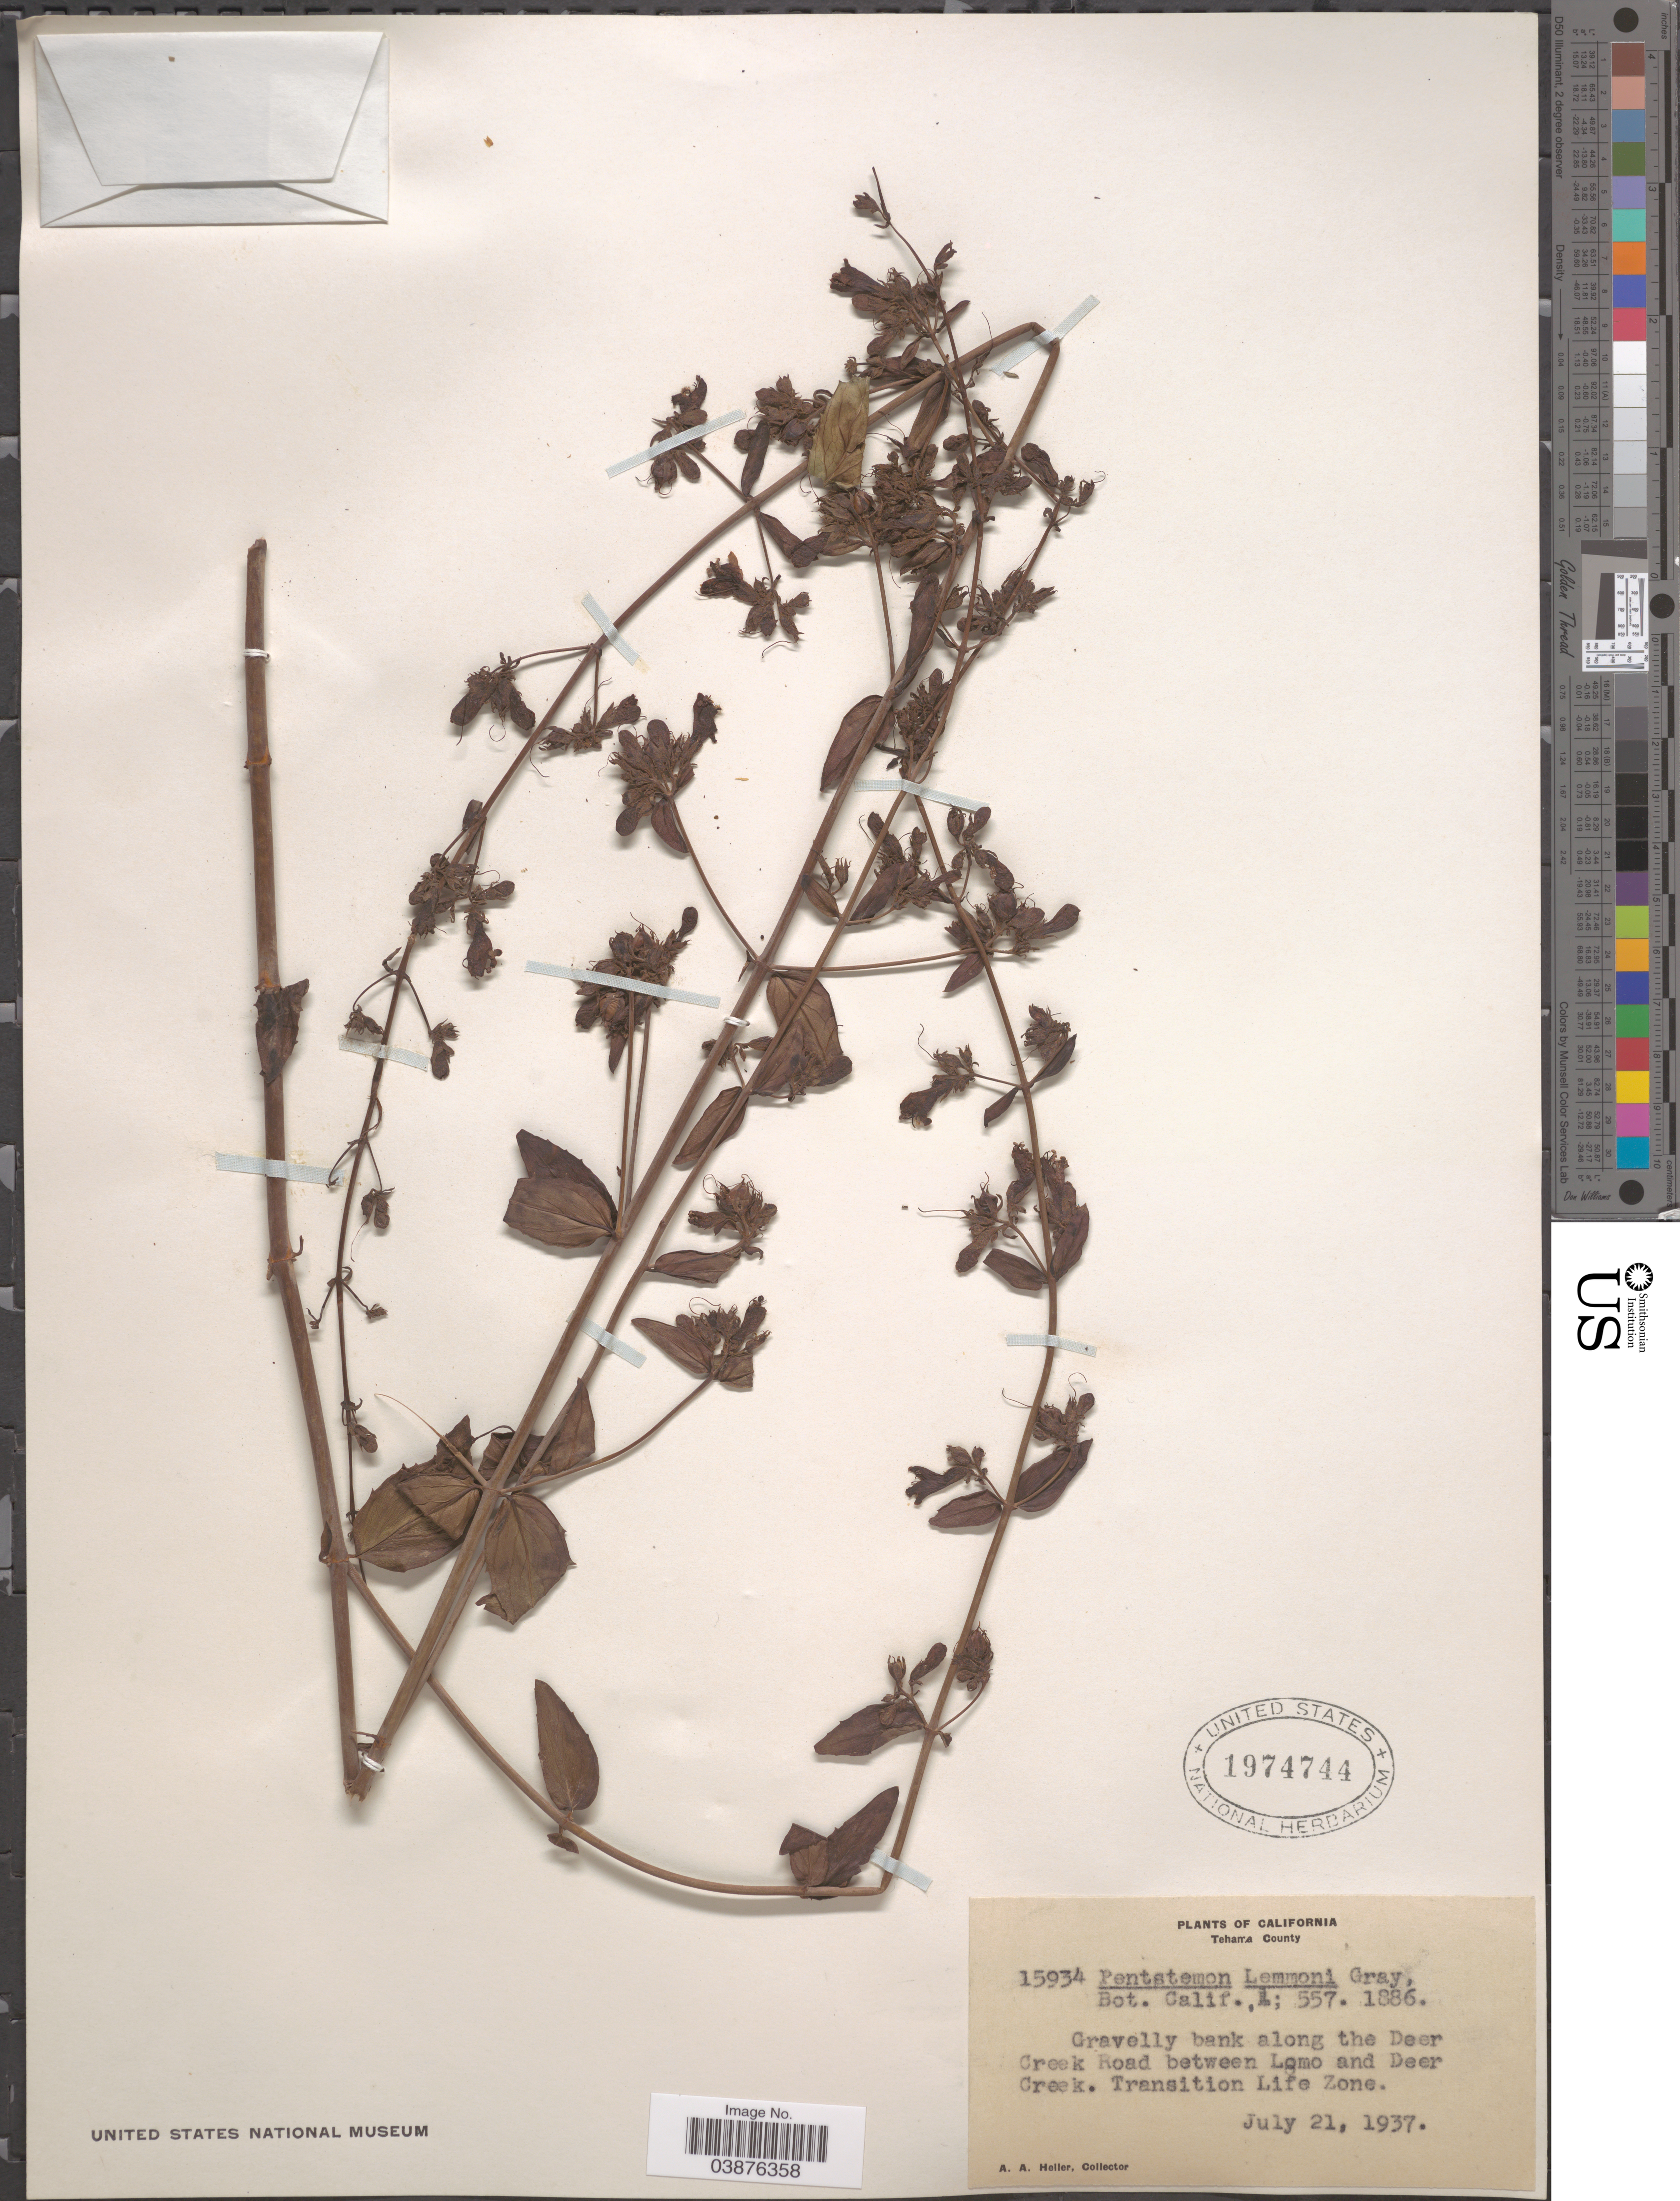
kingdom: Plantae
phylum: Tracheophyta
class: Magnoliopsida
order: Lamiales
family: Plantaginaceae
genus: Penstemon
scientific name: Penstemon lemmonii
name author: A. Gray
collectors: A. A. Heller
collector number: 15934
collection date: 1937-07-21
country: United States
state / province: California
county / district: Tehama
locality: Tehama County. Gravelly bank along the Deer Creek Road between Lomo and Deer Creek. Transition Life Zone.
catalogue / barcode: US 1974744